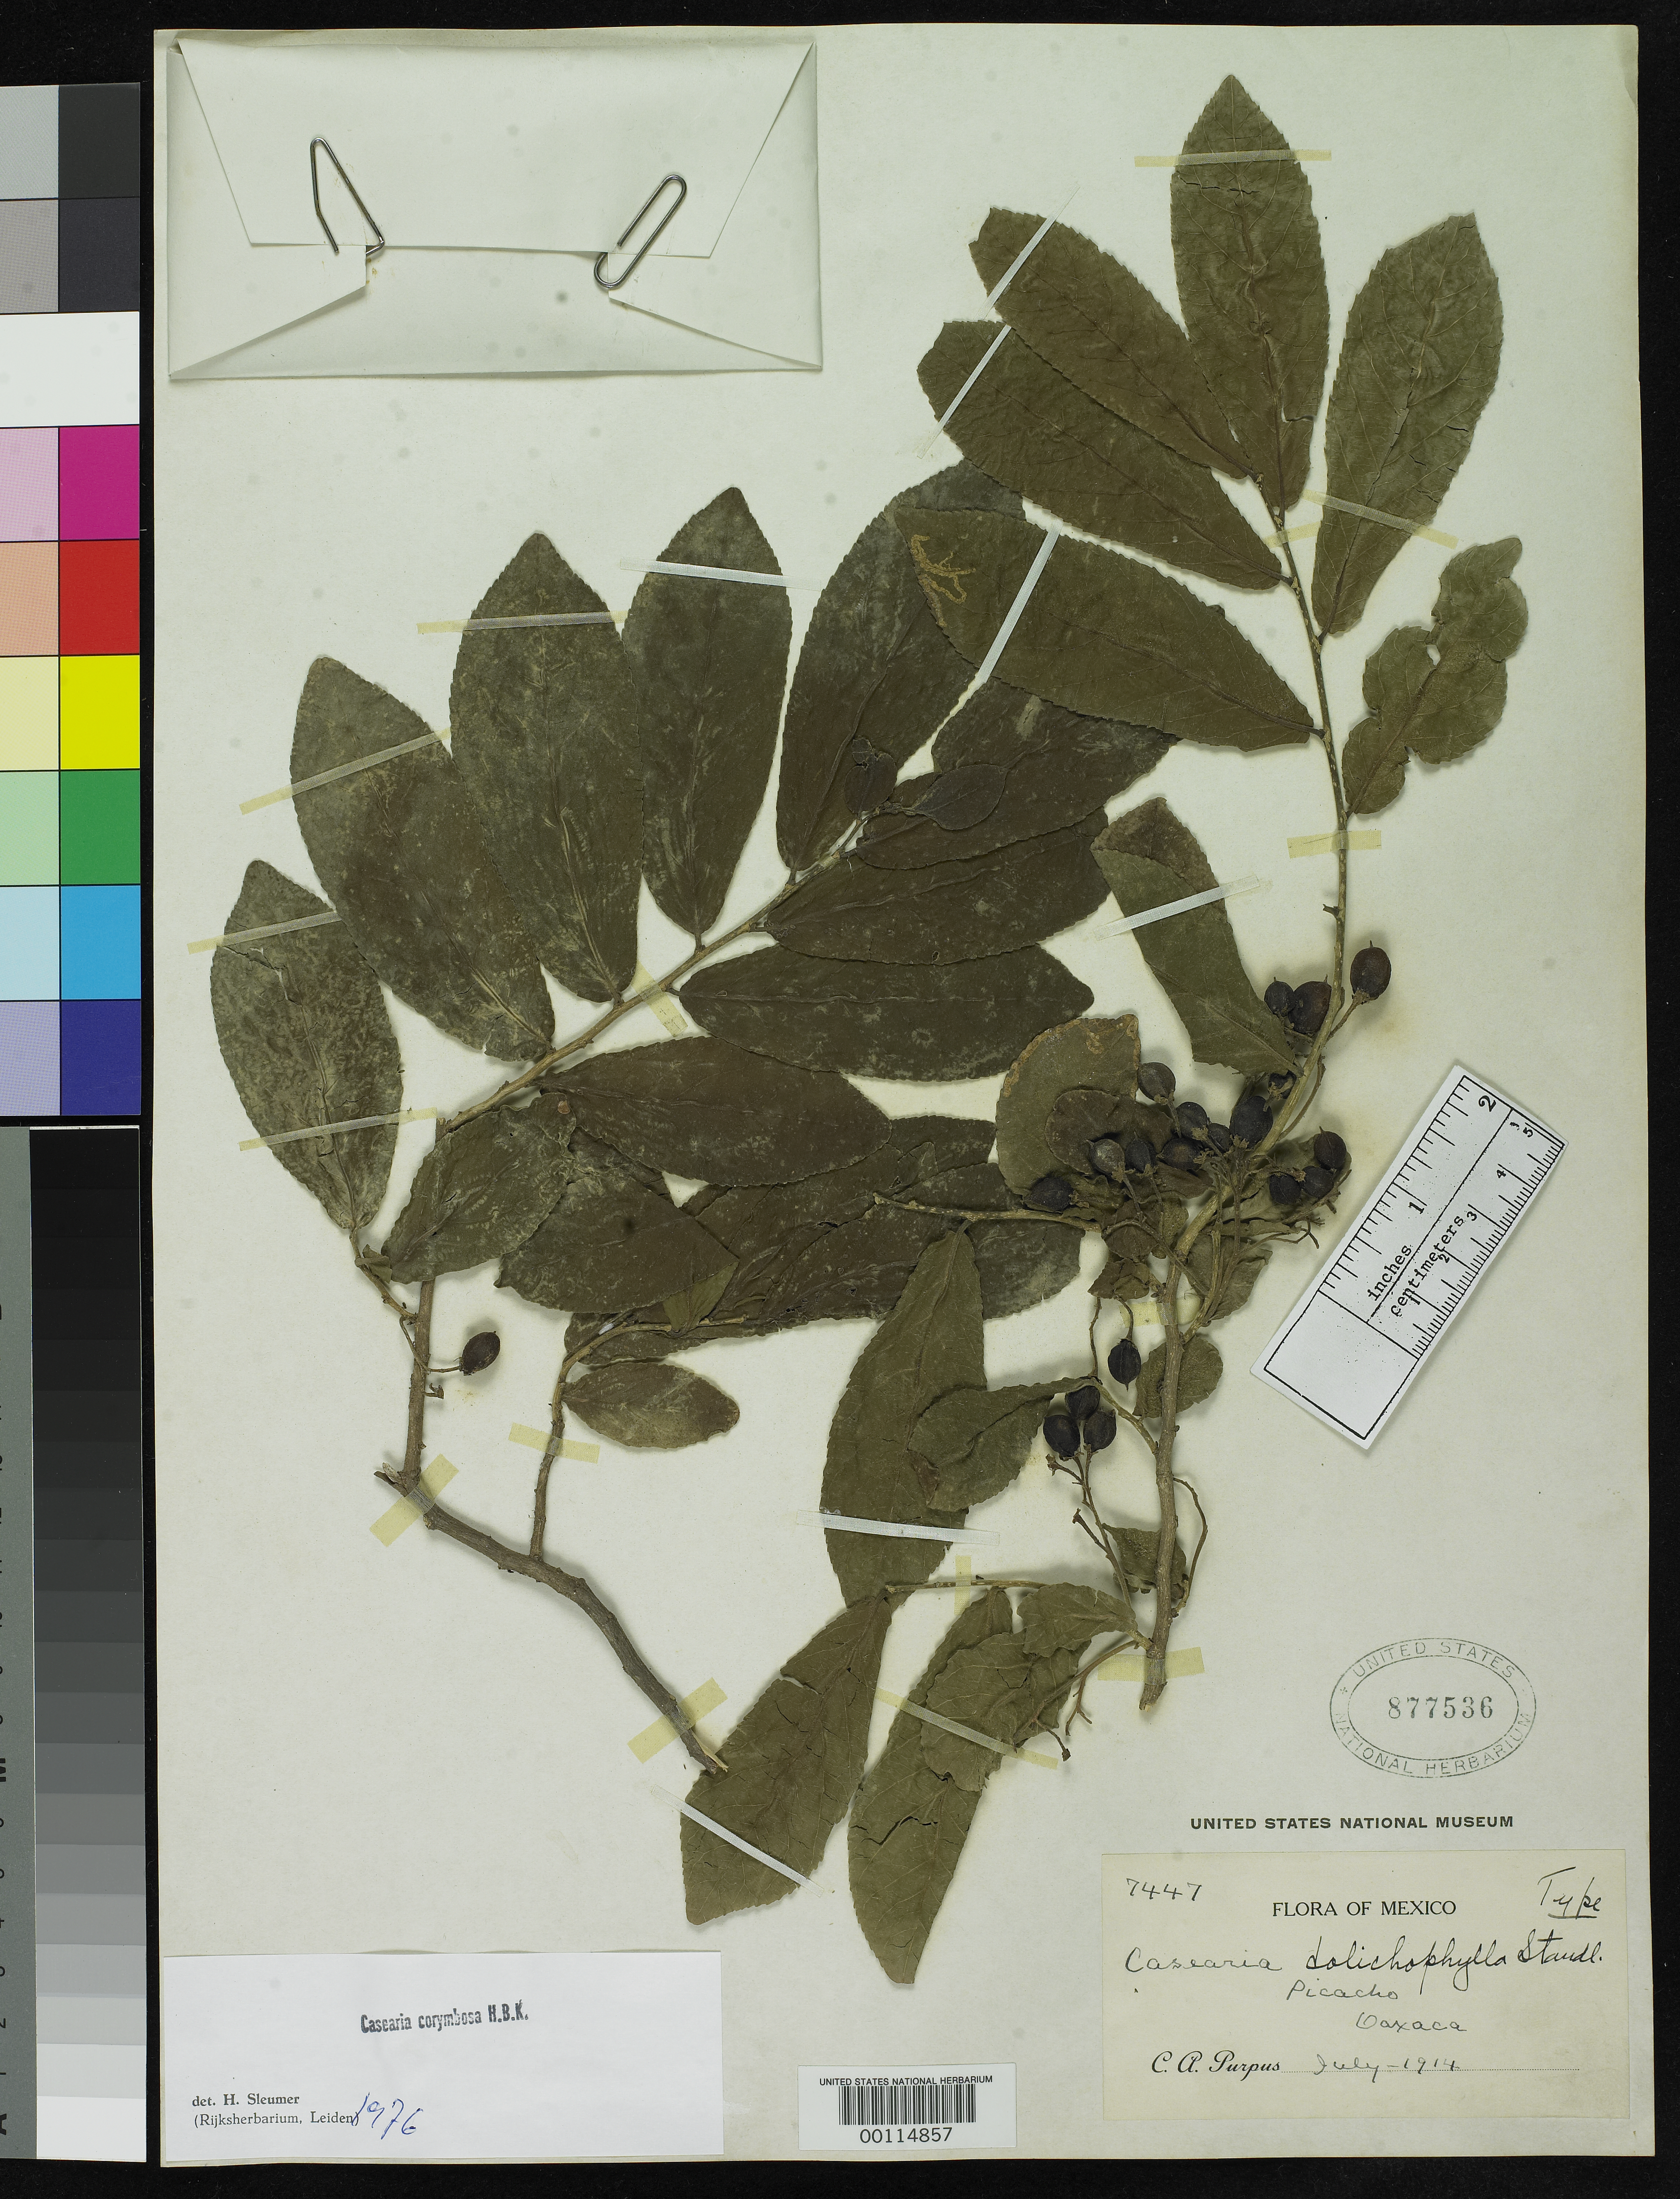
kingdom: Plantae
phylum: Tracheophyta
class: Magnoliopsida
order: Malpighiales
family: Salicaceae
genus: Casearia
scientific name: Casearia dolichophylla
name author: Standl.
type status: Holotype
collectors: C. A. Purpus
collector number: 7447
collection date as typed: Jul 1914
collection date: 1914-07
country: Mexico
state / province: Oaxaca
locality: Picacho.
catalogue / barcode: US 877536